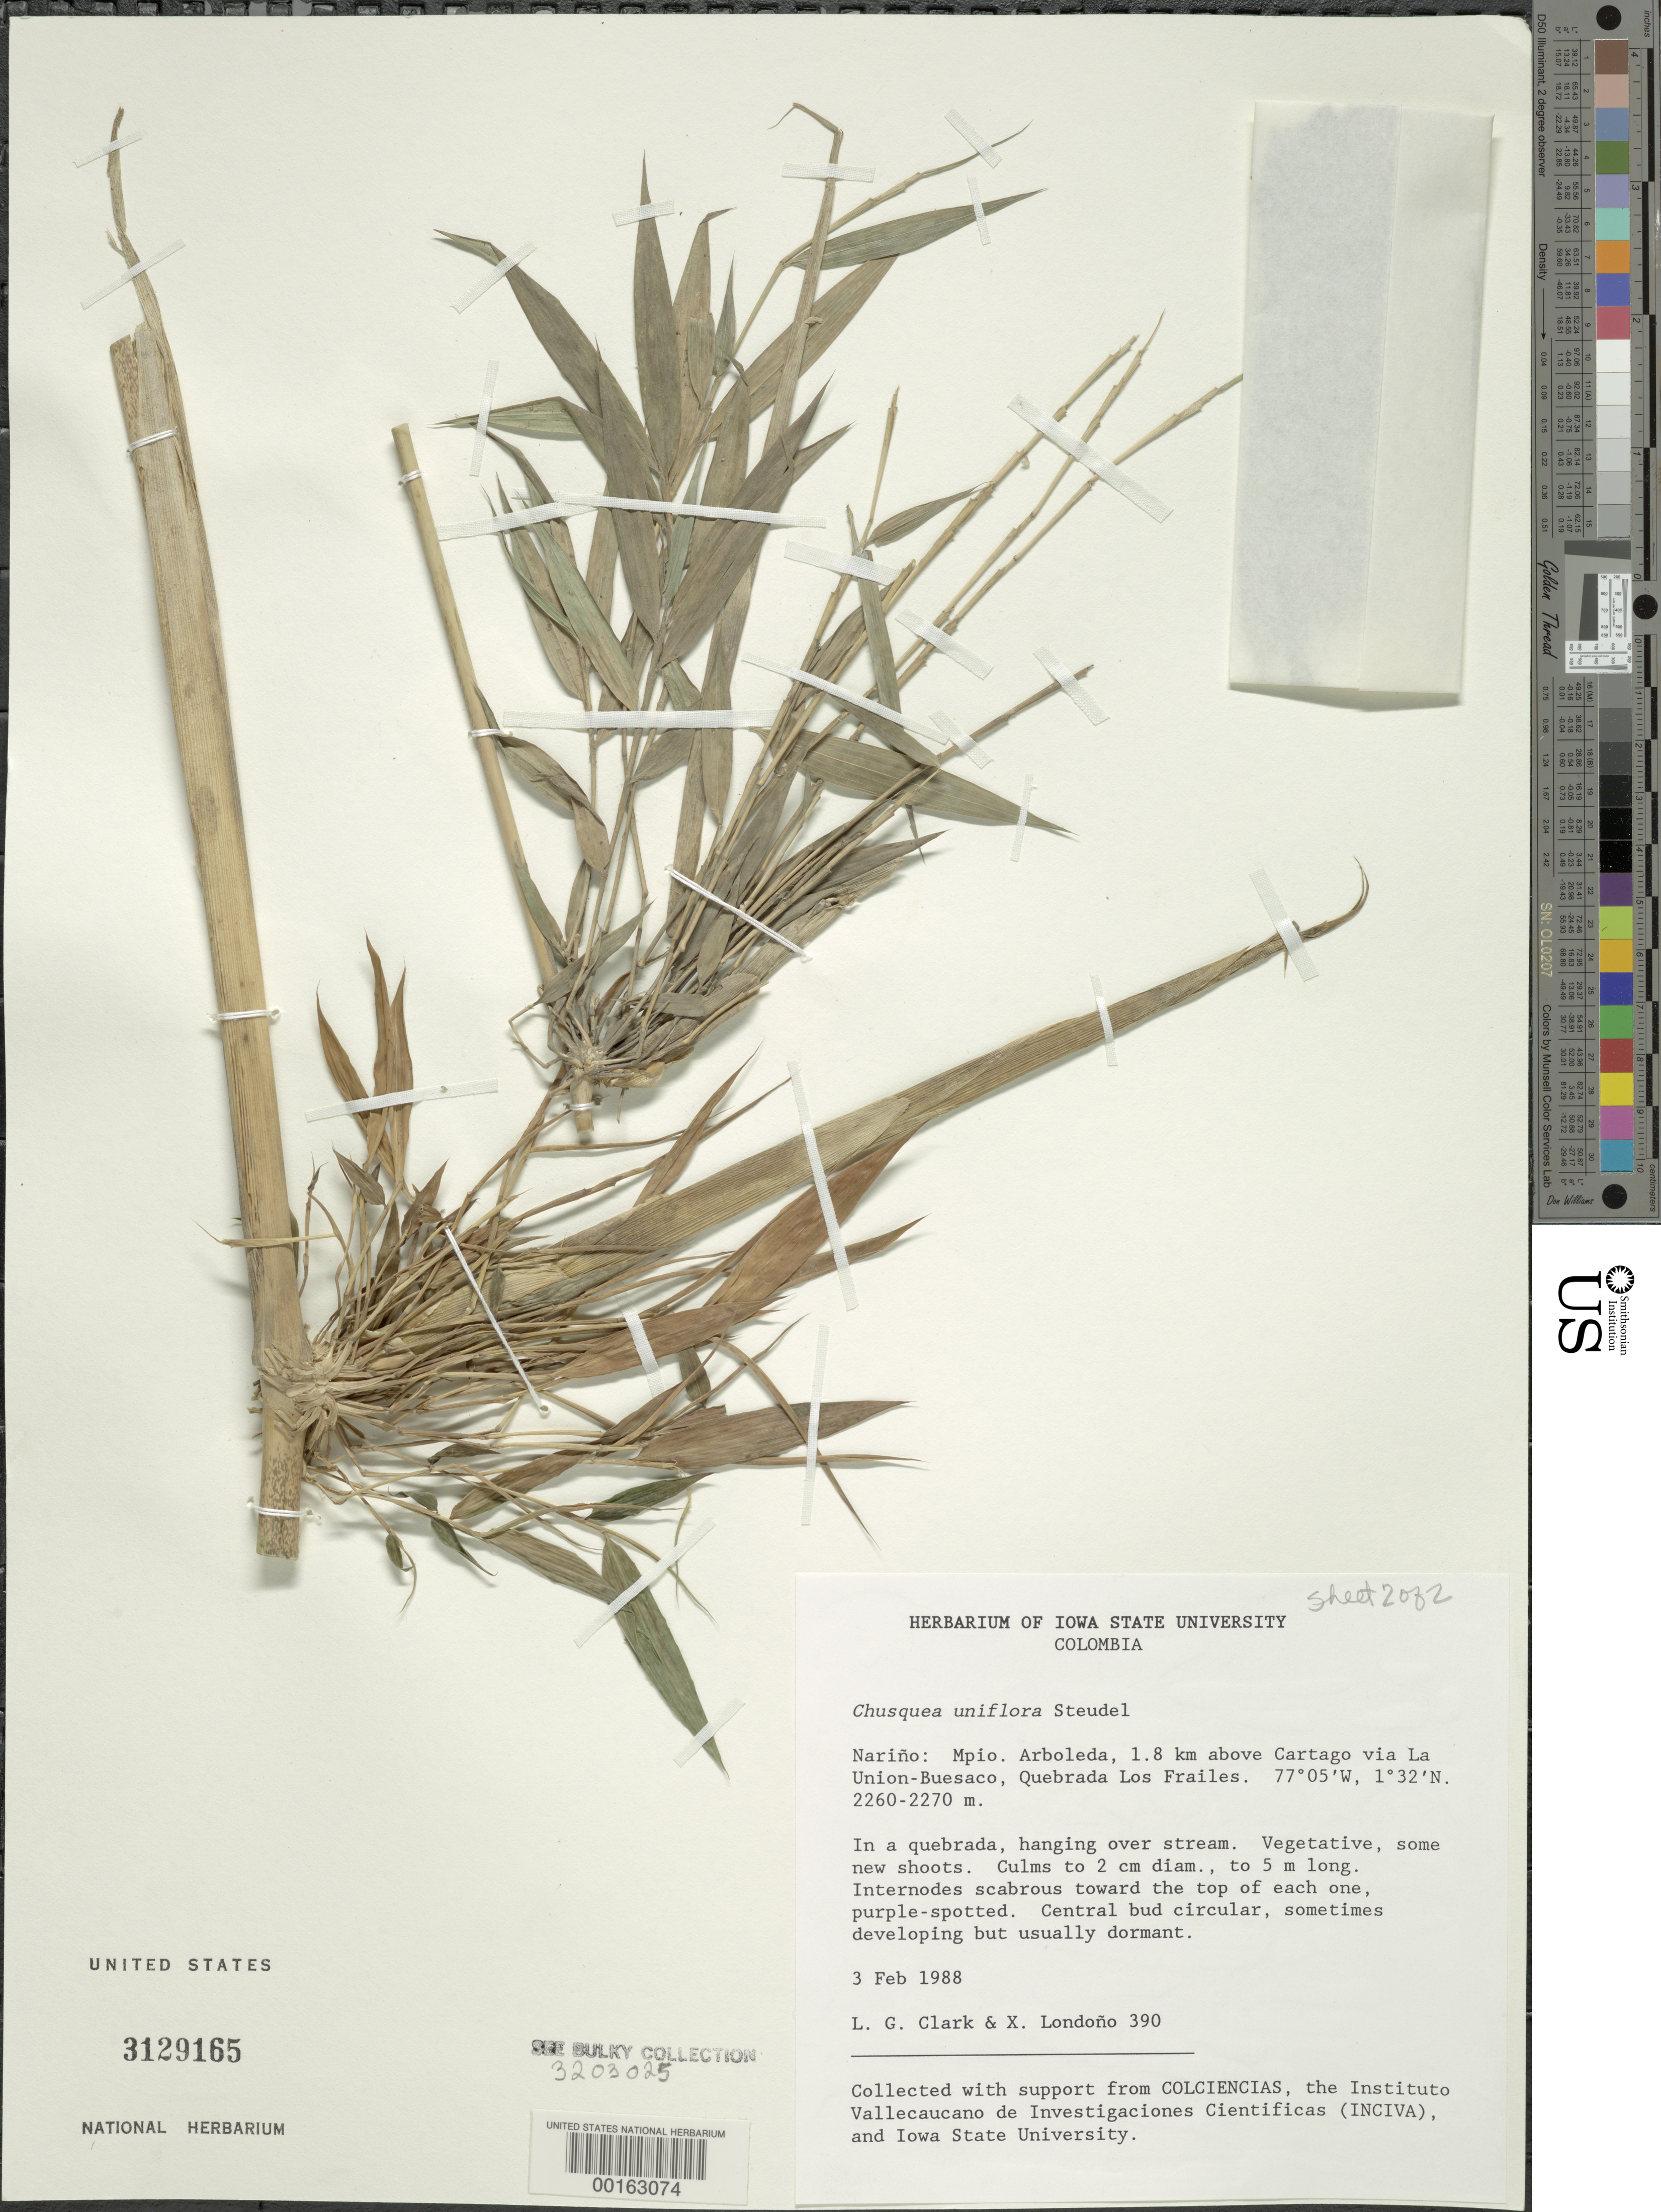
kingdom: Plantae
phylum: Tracheophyta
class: Liliopsida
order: Poales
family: Poaceae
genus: Chusquea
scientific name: Chusquea uniflora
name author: Steud.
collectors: L. G. Clark & X. Londoño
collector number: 390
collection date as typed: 03 Feb 1988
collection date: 1988-02-03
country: Colombia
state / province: Nariño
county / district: Arboleda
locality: Mun. Arboleda, 1.8 km above Cartago via La Union-Buesaco, Quebrada los Frailes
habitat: In a quebrada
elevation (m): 2260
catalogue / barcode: US 3129165